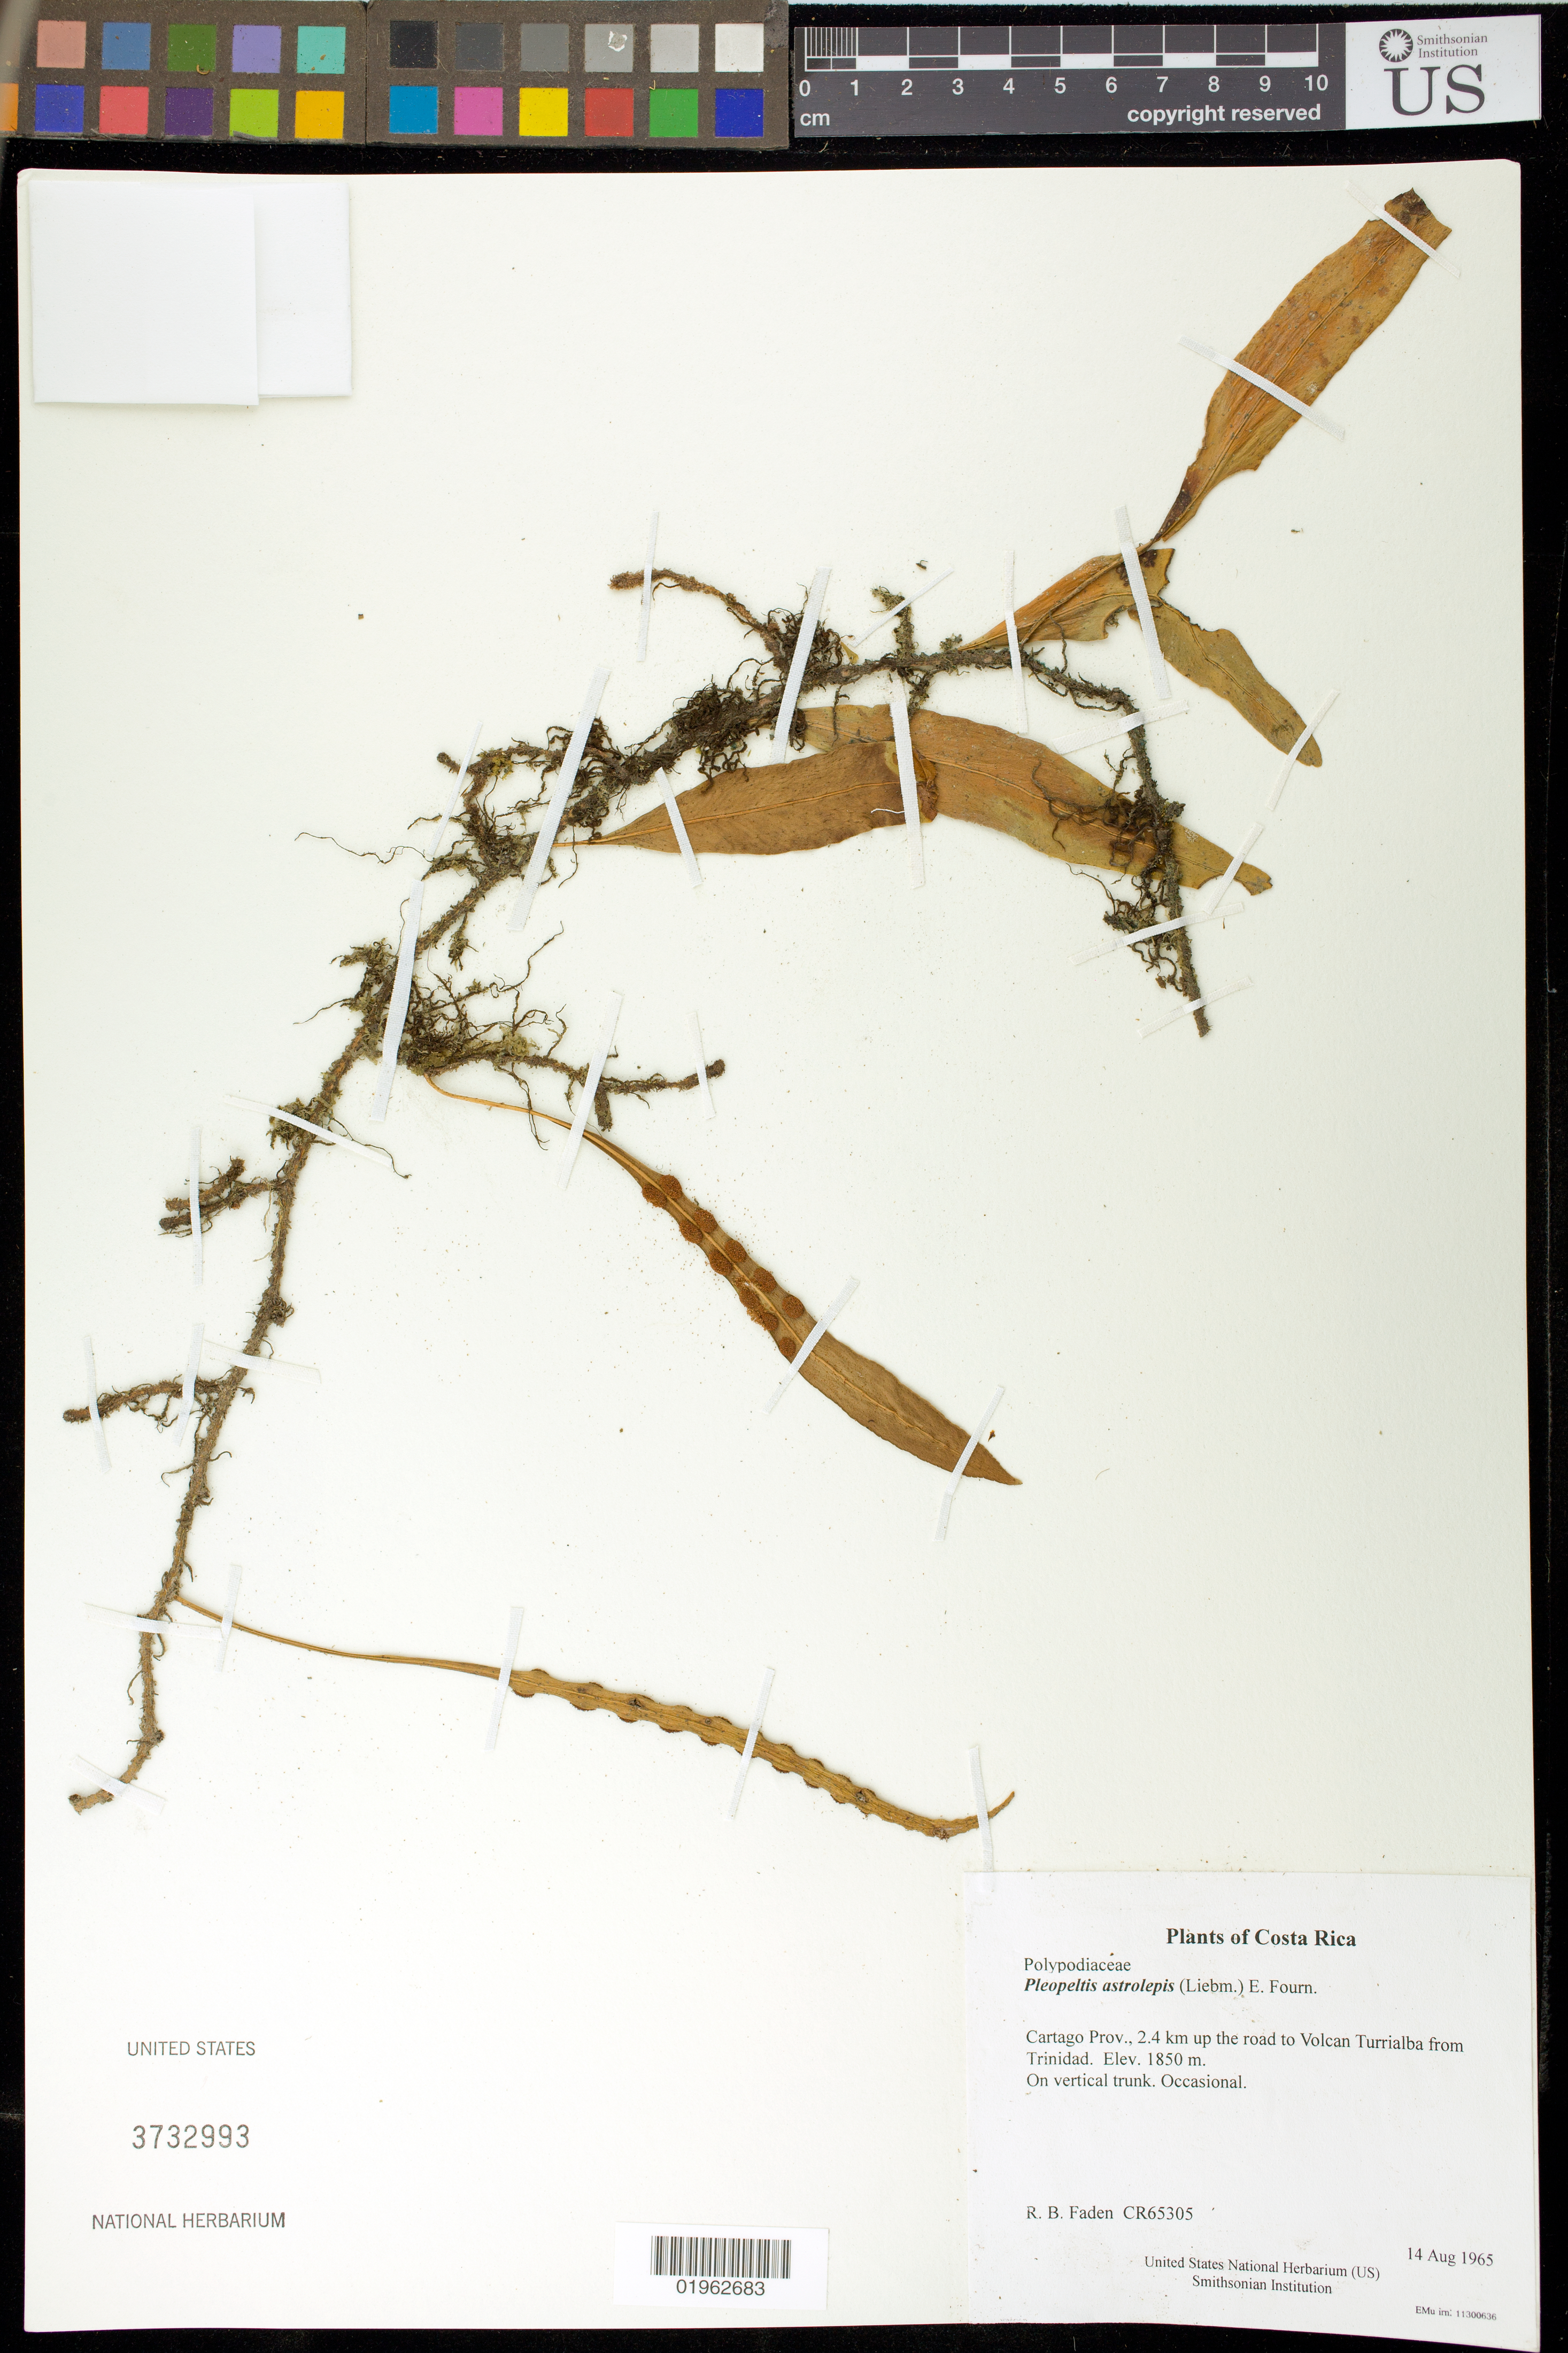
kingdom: Plantae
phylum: Tracheophyta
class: Polypodiopsida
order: Polypodiales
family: Polypodiaceae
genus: Pleopeltis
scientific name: Pleopeltis astrolepis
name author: (Liebm.) E. Fourn.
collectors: R. B. Faden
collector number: CR65305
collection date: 1965-08-14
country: Costa Rica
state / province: Cartago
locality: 2.4 km up the road to Volcan Turrialba from Trinidad.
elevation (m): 1850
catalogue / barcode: US 3732993